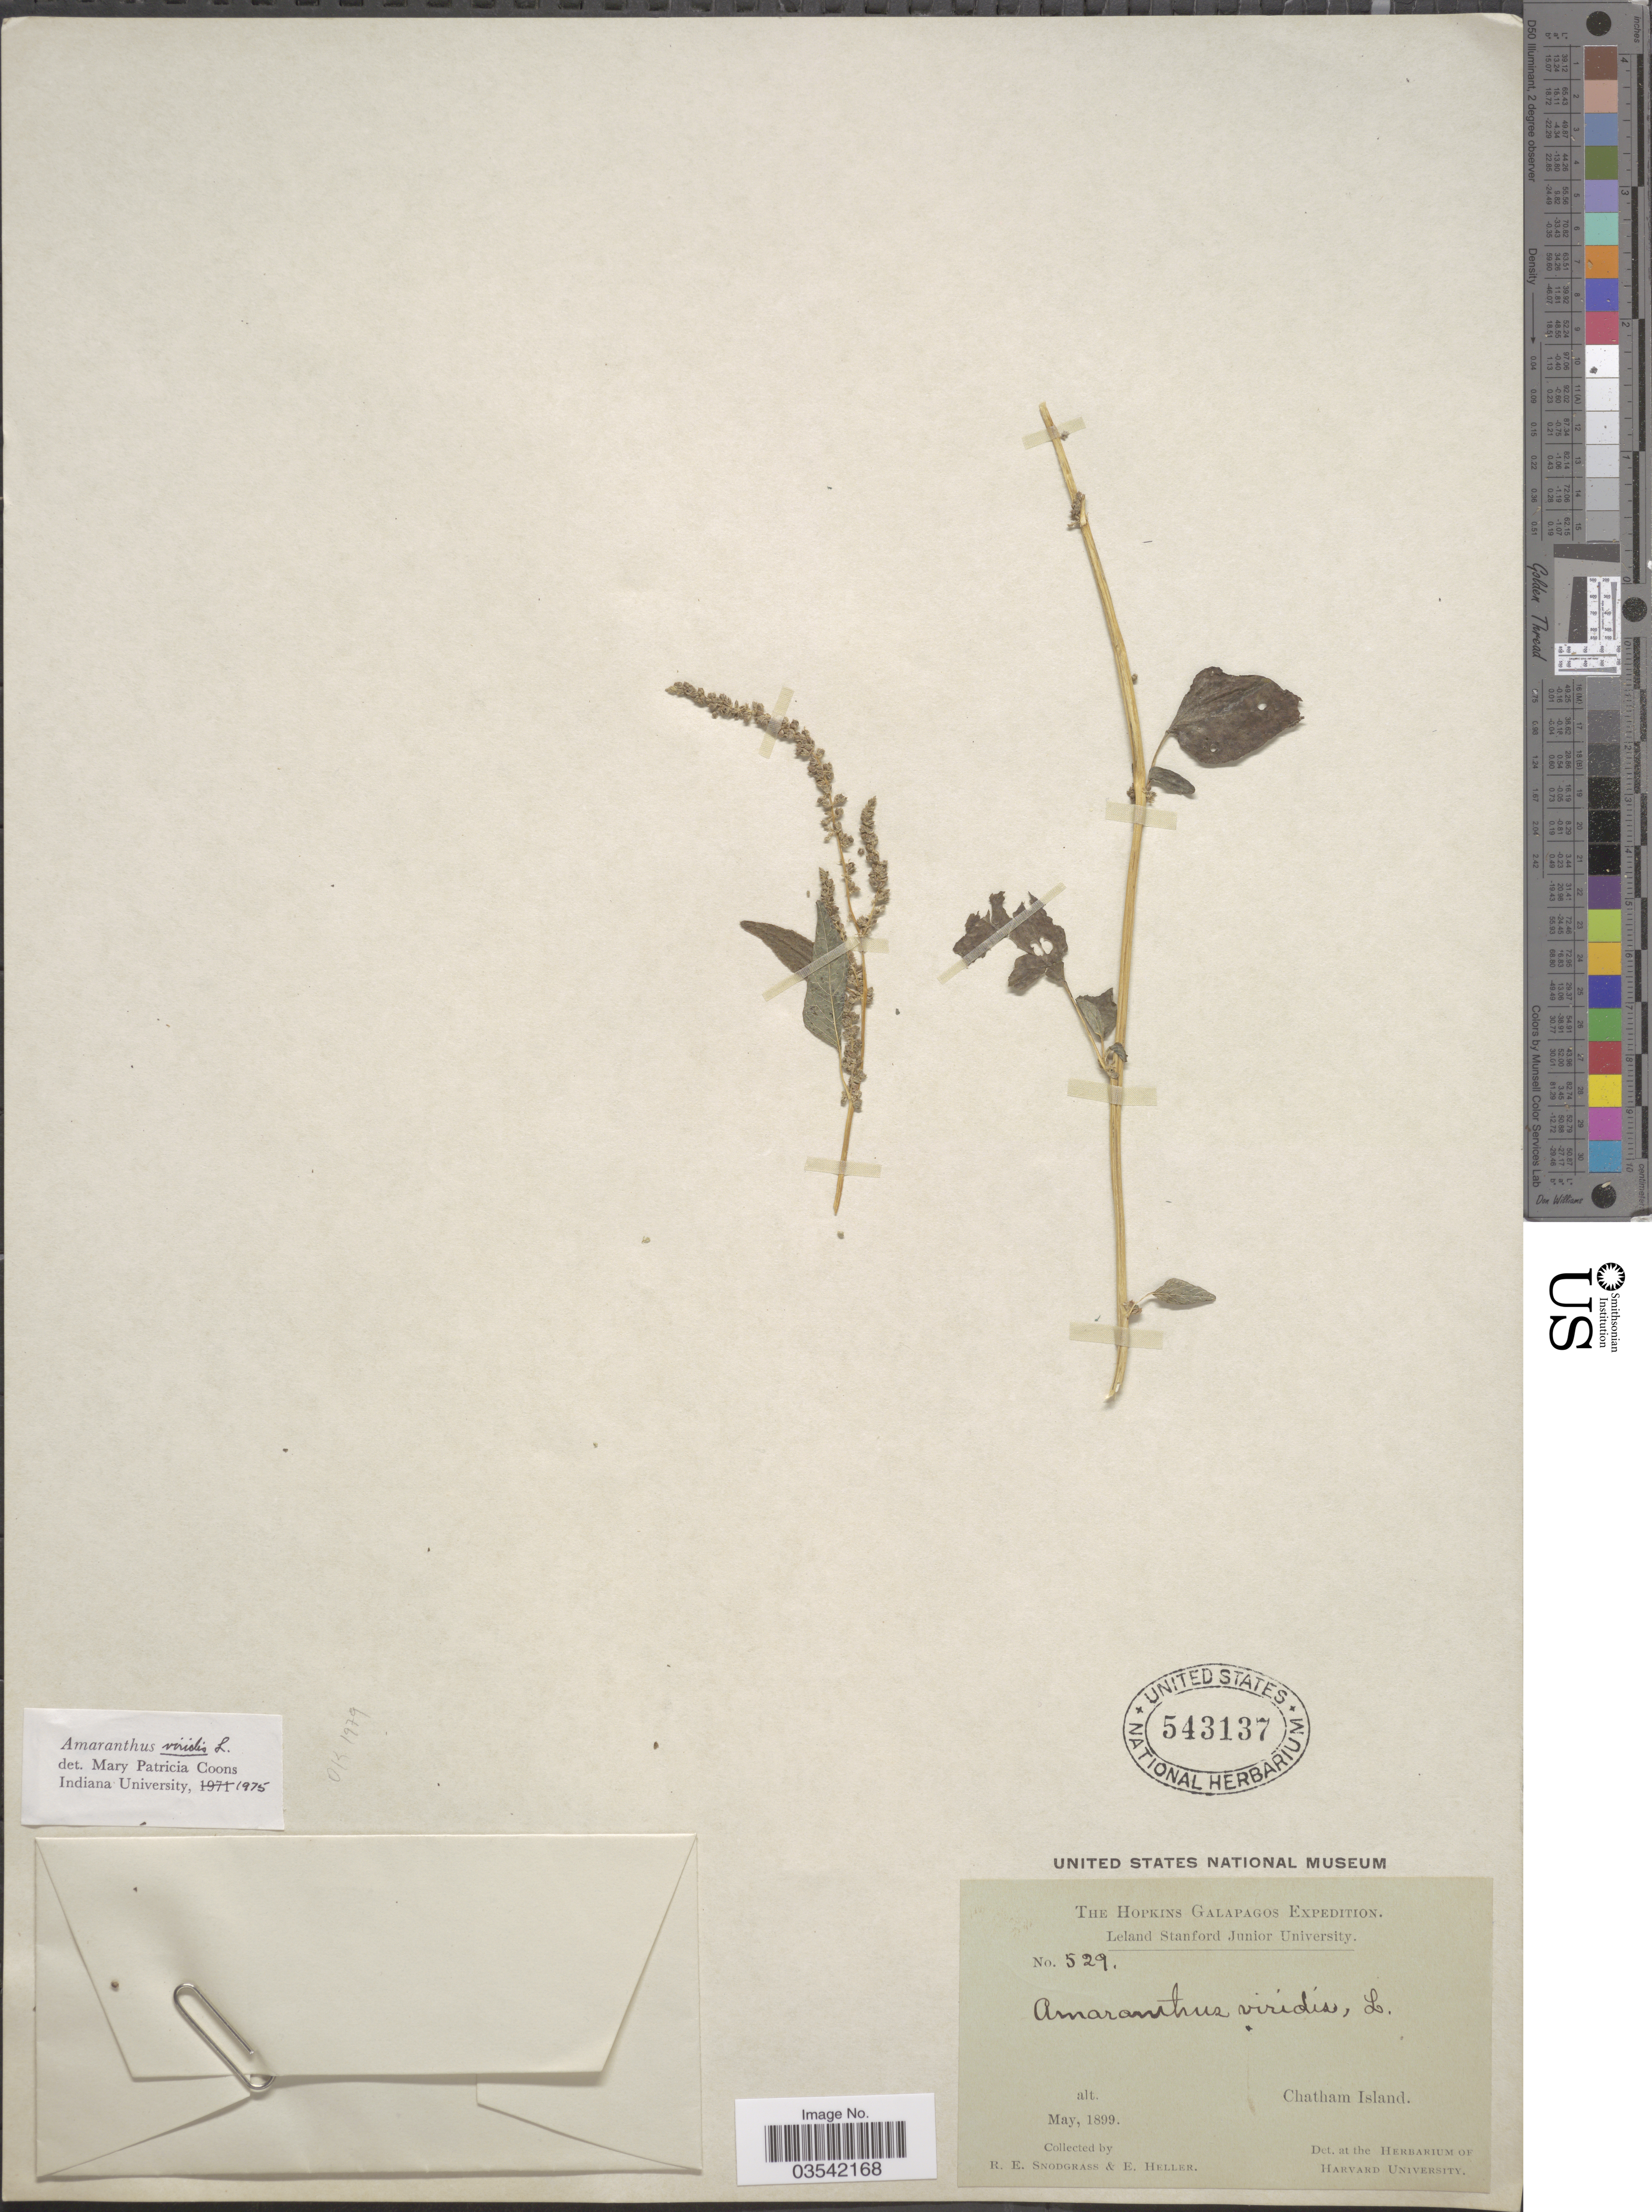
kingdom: Plantae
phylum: Tracheophyta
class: Magnoliopsida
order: Caryophyllales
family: Amaranthaceae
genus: Amaranthus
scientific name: Amaranthus viridis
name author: L.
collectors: R. E. Snodgrass & E. Heller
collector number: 529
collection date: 1899-05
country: Ecuador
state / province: Colón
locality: Galapagos. Chatham Island.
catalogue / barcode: US 543137